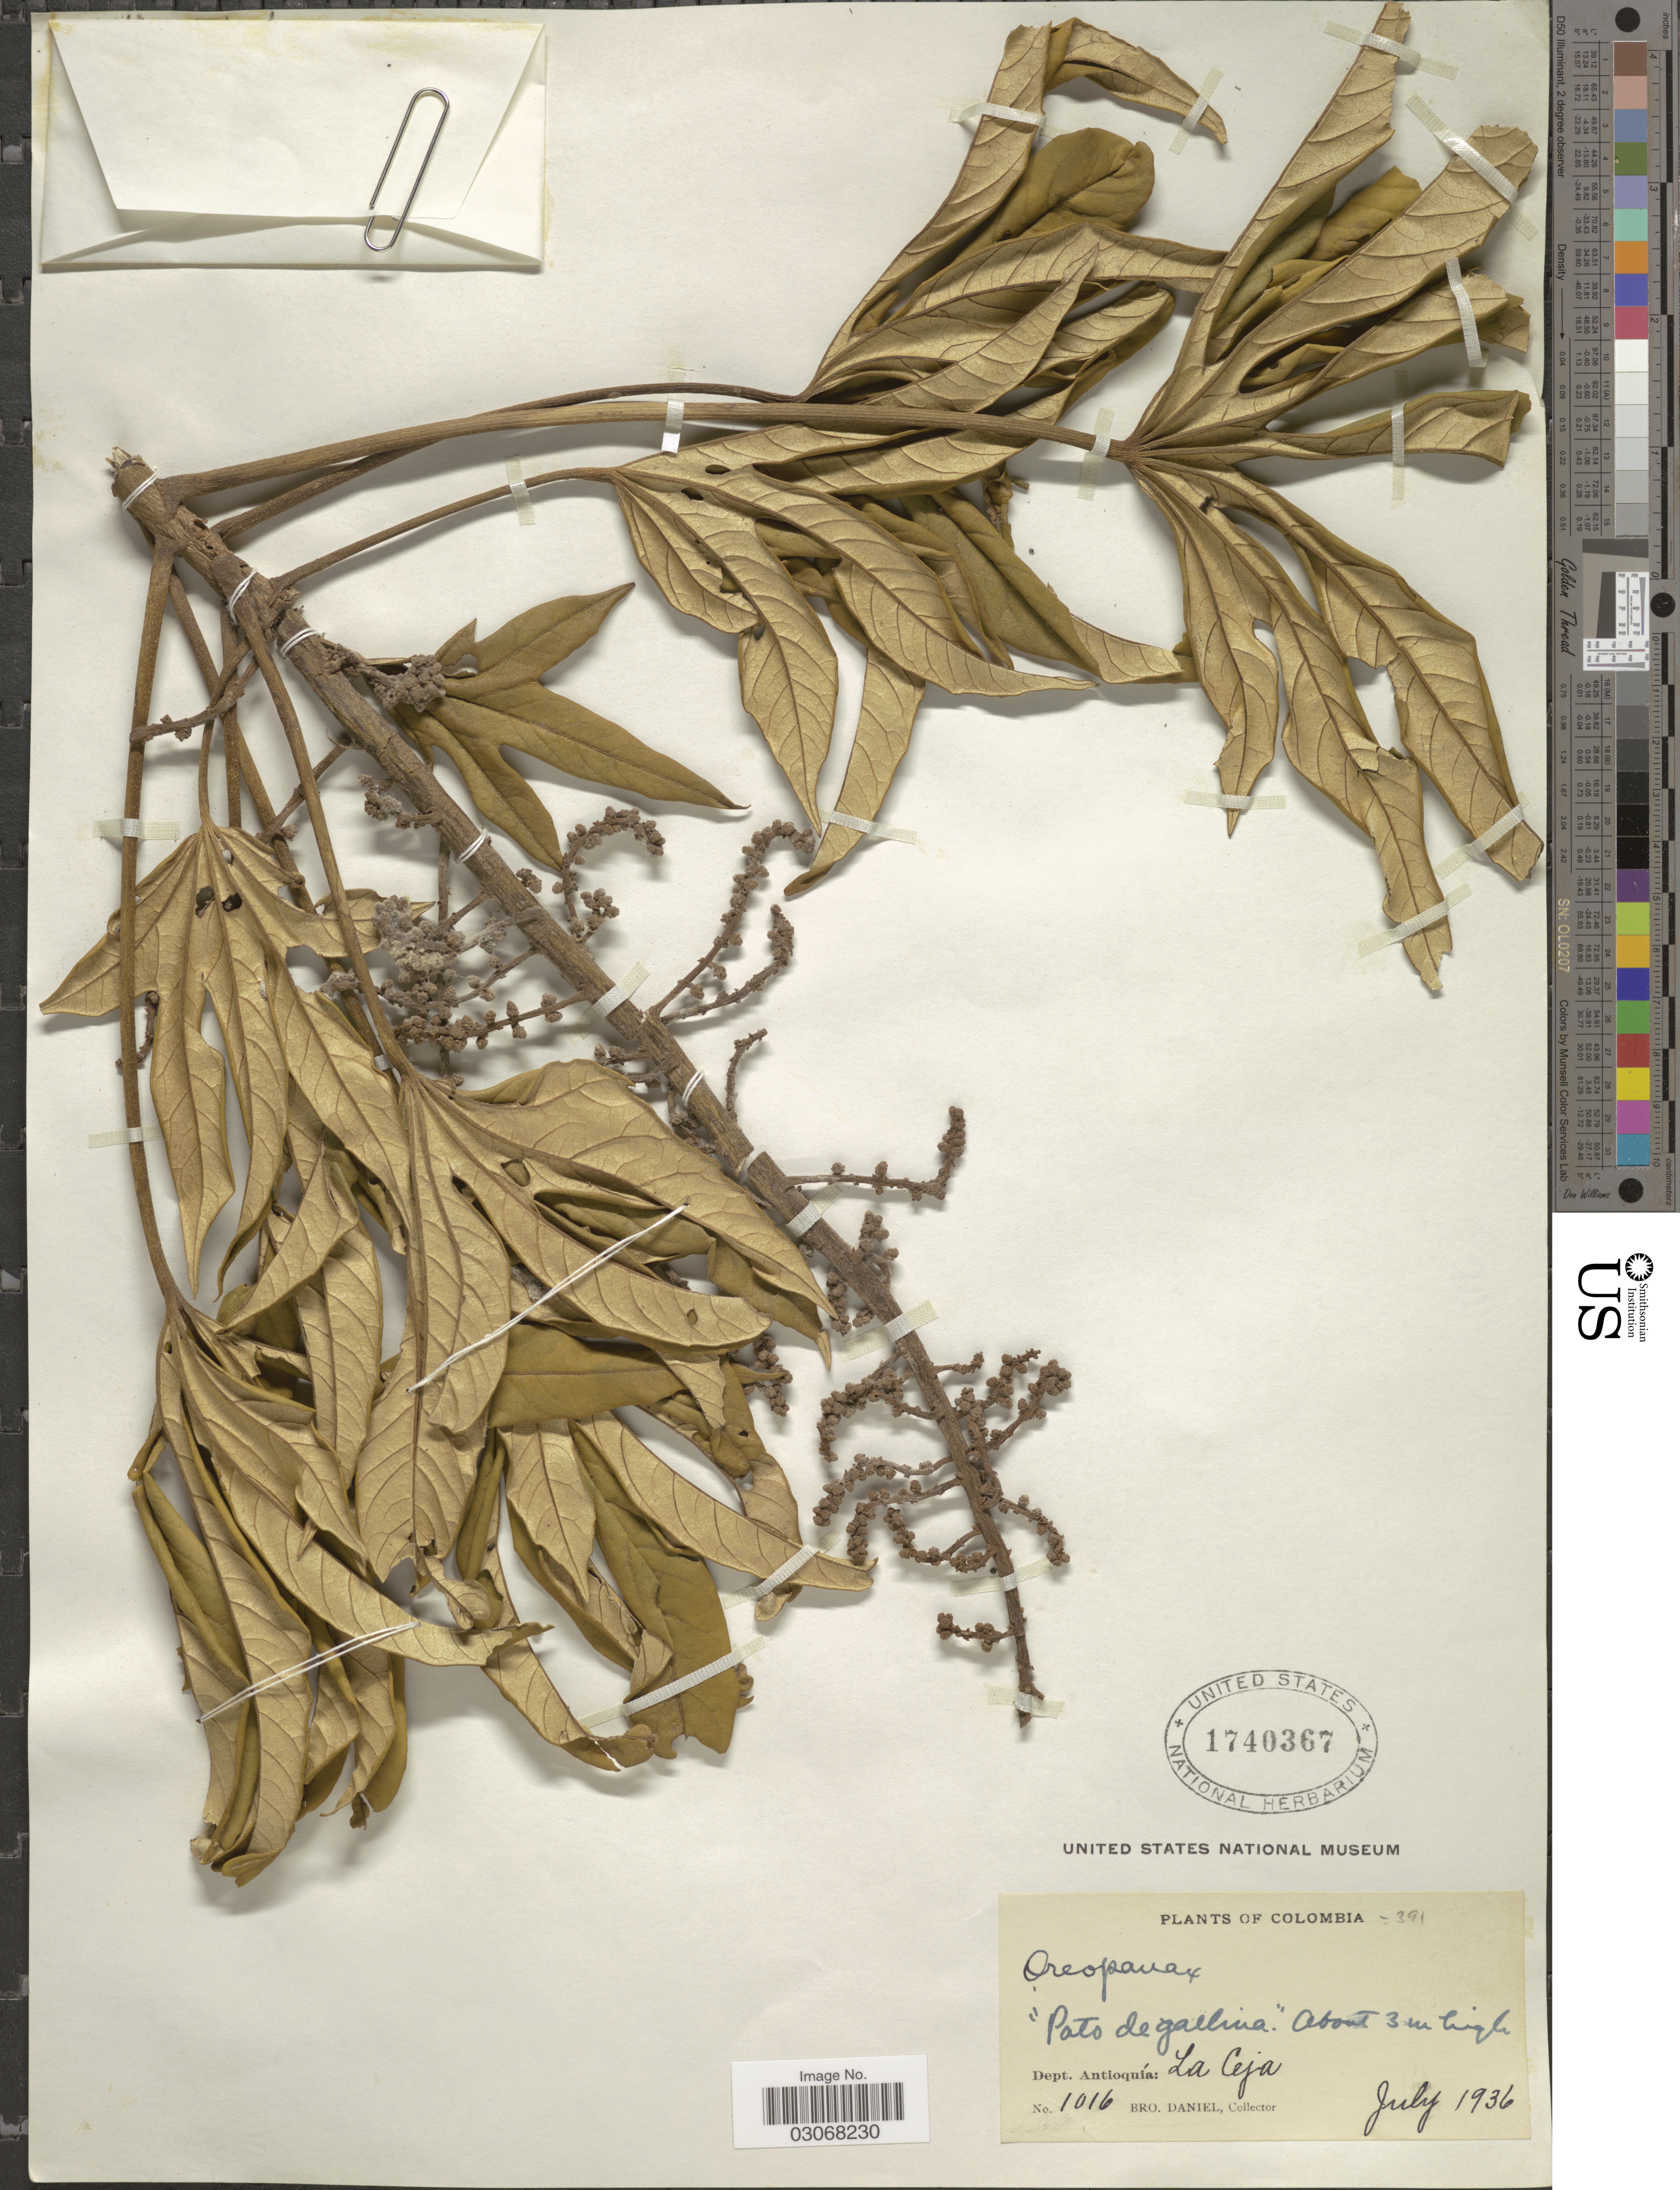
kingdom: Plantae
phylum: Tracheophyta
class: Magnoliopsida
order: Apiales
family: Araliaceae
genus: Oreopanax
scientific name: Oreopanax sp.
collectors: Bro. Daniel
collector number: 1016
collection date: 1936-07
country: Colombia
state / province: Antioquia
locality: Dept. Antioquía: La Ceja.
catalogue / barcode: US 1740367